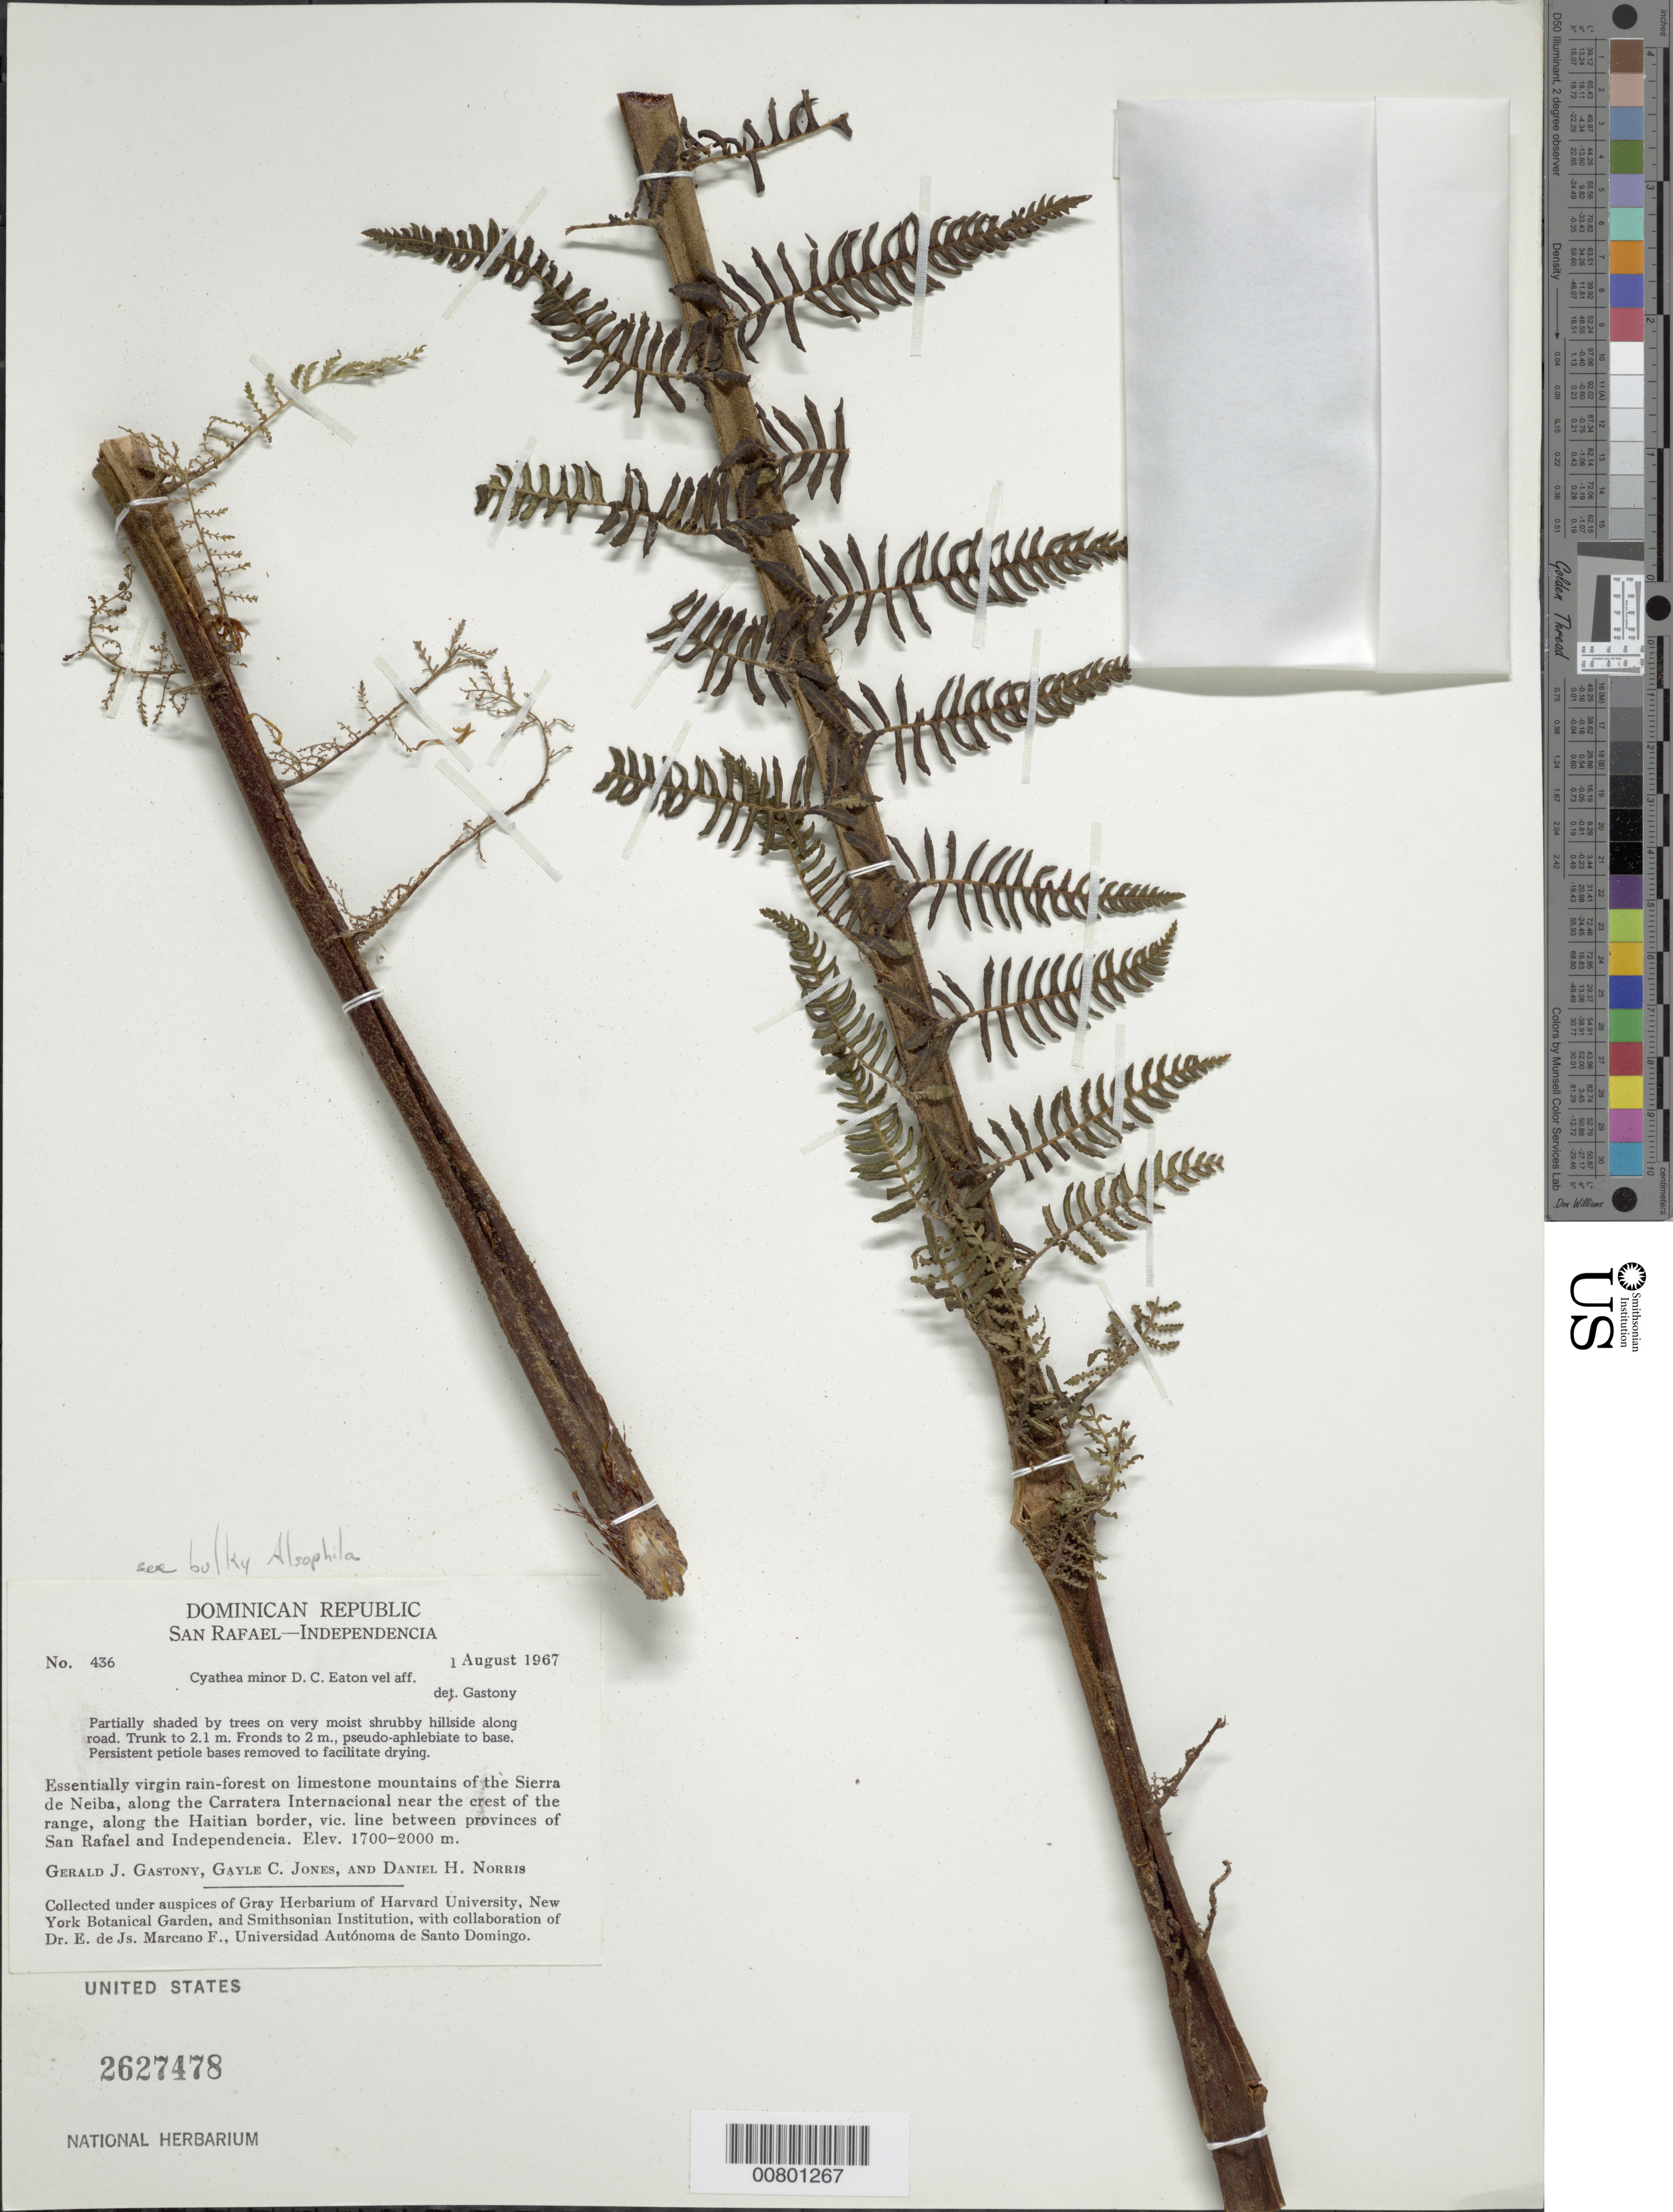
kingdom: Plantae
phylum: Tracheophyta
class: Polypodiopsida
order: Cyatheales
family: Cyatheaceae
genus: Alsophila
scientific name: Alsophila minor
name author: (D.C. Eaton) R.M. Tryon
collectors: G. Gastony, G. C. Jones & D. H. Norris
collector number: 436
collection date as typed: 01 Aug 1967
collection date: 1967-08-01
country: Dominican Republic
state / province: Independencia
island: Hispaniola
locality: San Rafael-Independencia, Sierra de Neiba, Carratera Internacional, along Haitian border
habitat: Essentially virgin rainforest on limestone mountains; partially shaded by trees on very moist shrubby hillside along road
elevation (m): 1700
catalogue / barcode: US 2627478